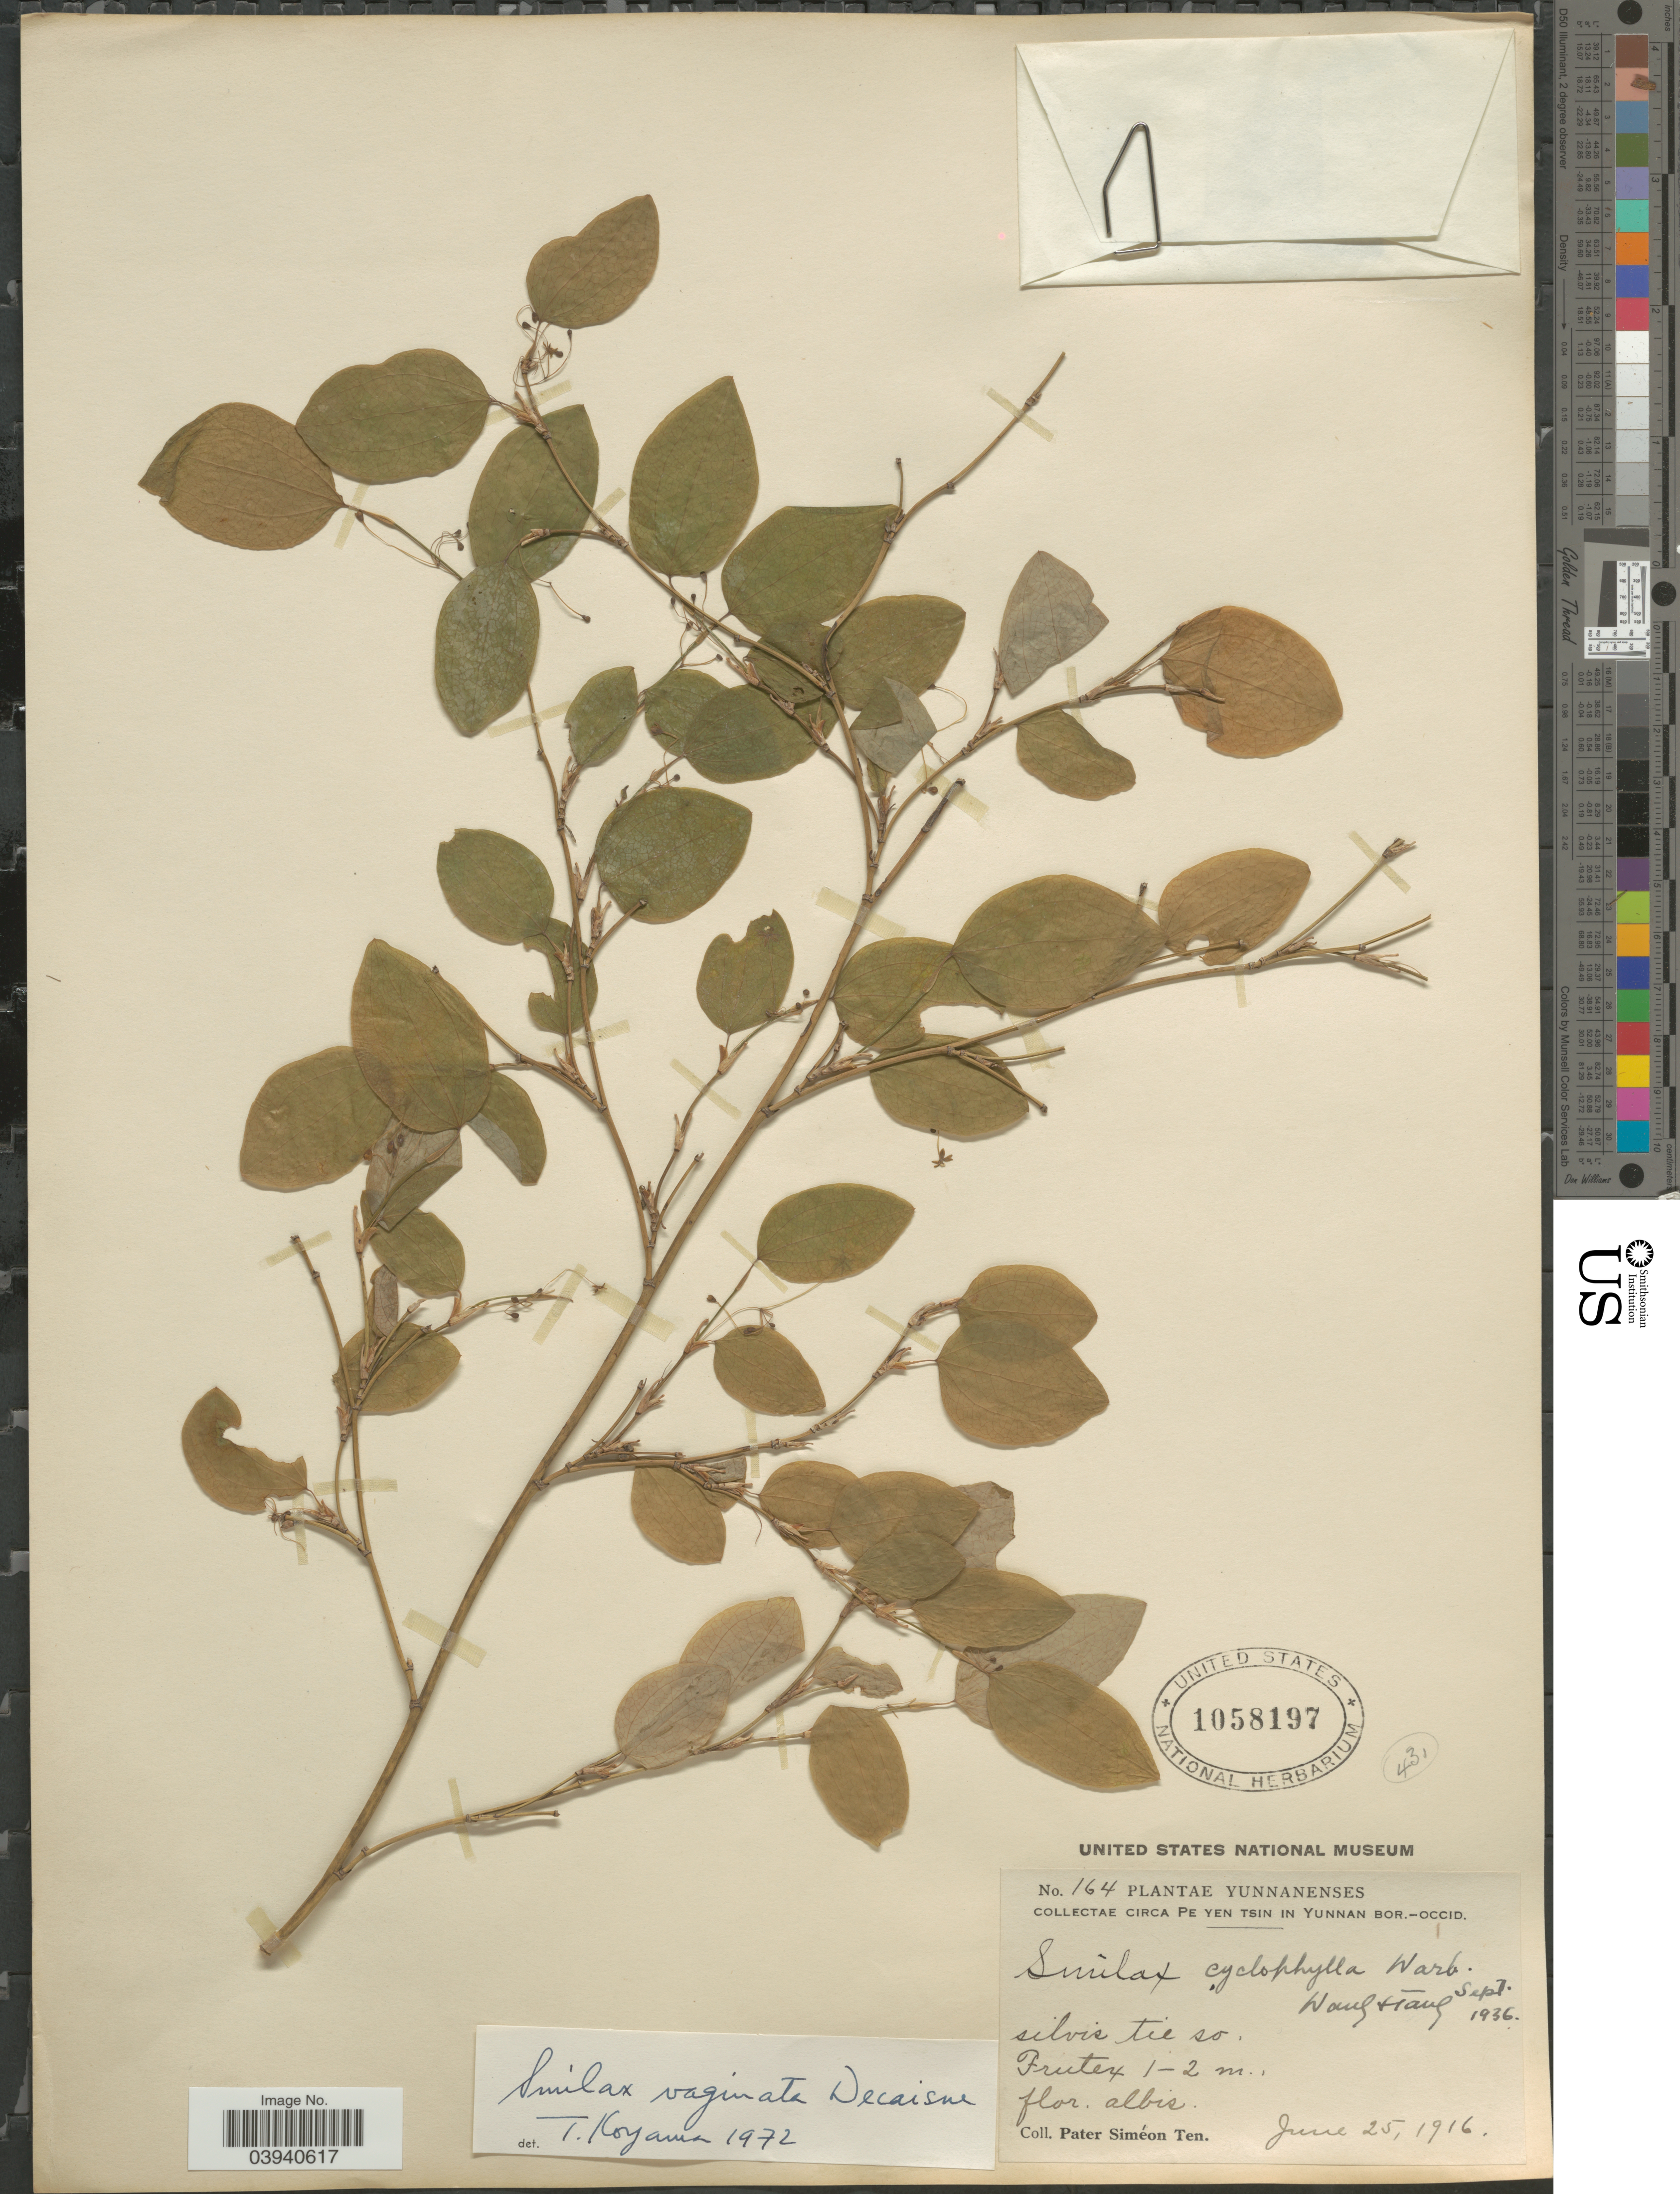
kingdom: Plantae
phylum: Tracheophyta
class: Liliopsida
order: Liliales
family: Smilacaceae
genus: Smilax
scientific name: Smilax cyclophylla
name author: Warb.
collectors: P. S. Ten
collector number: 164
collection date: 1916-06-25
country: China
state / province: Yunnan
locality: Circa Pe Yen Tsin in Yunnan bor.-occid. Silvis tie so.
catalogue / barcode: US 1058197